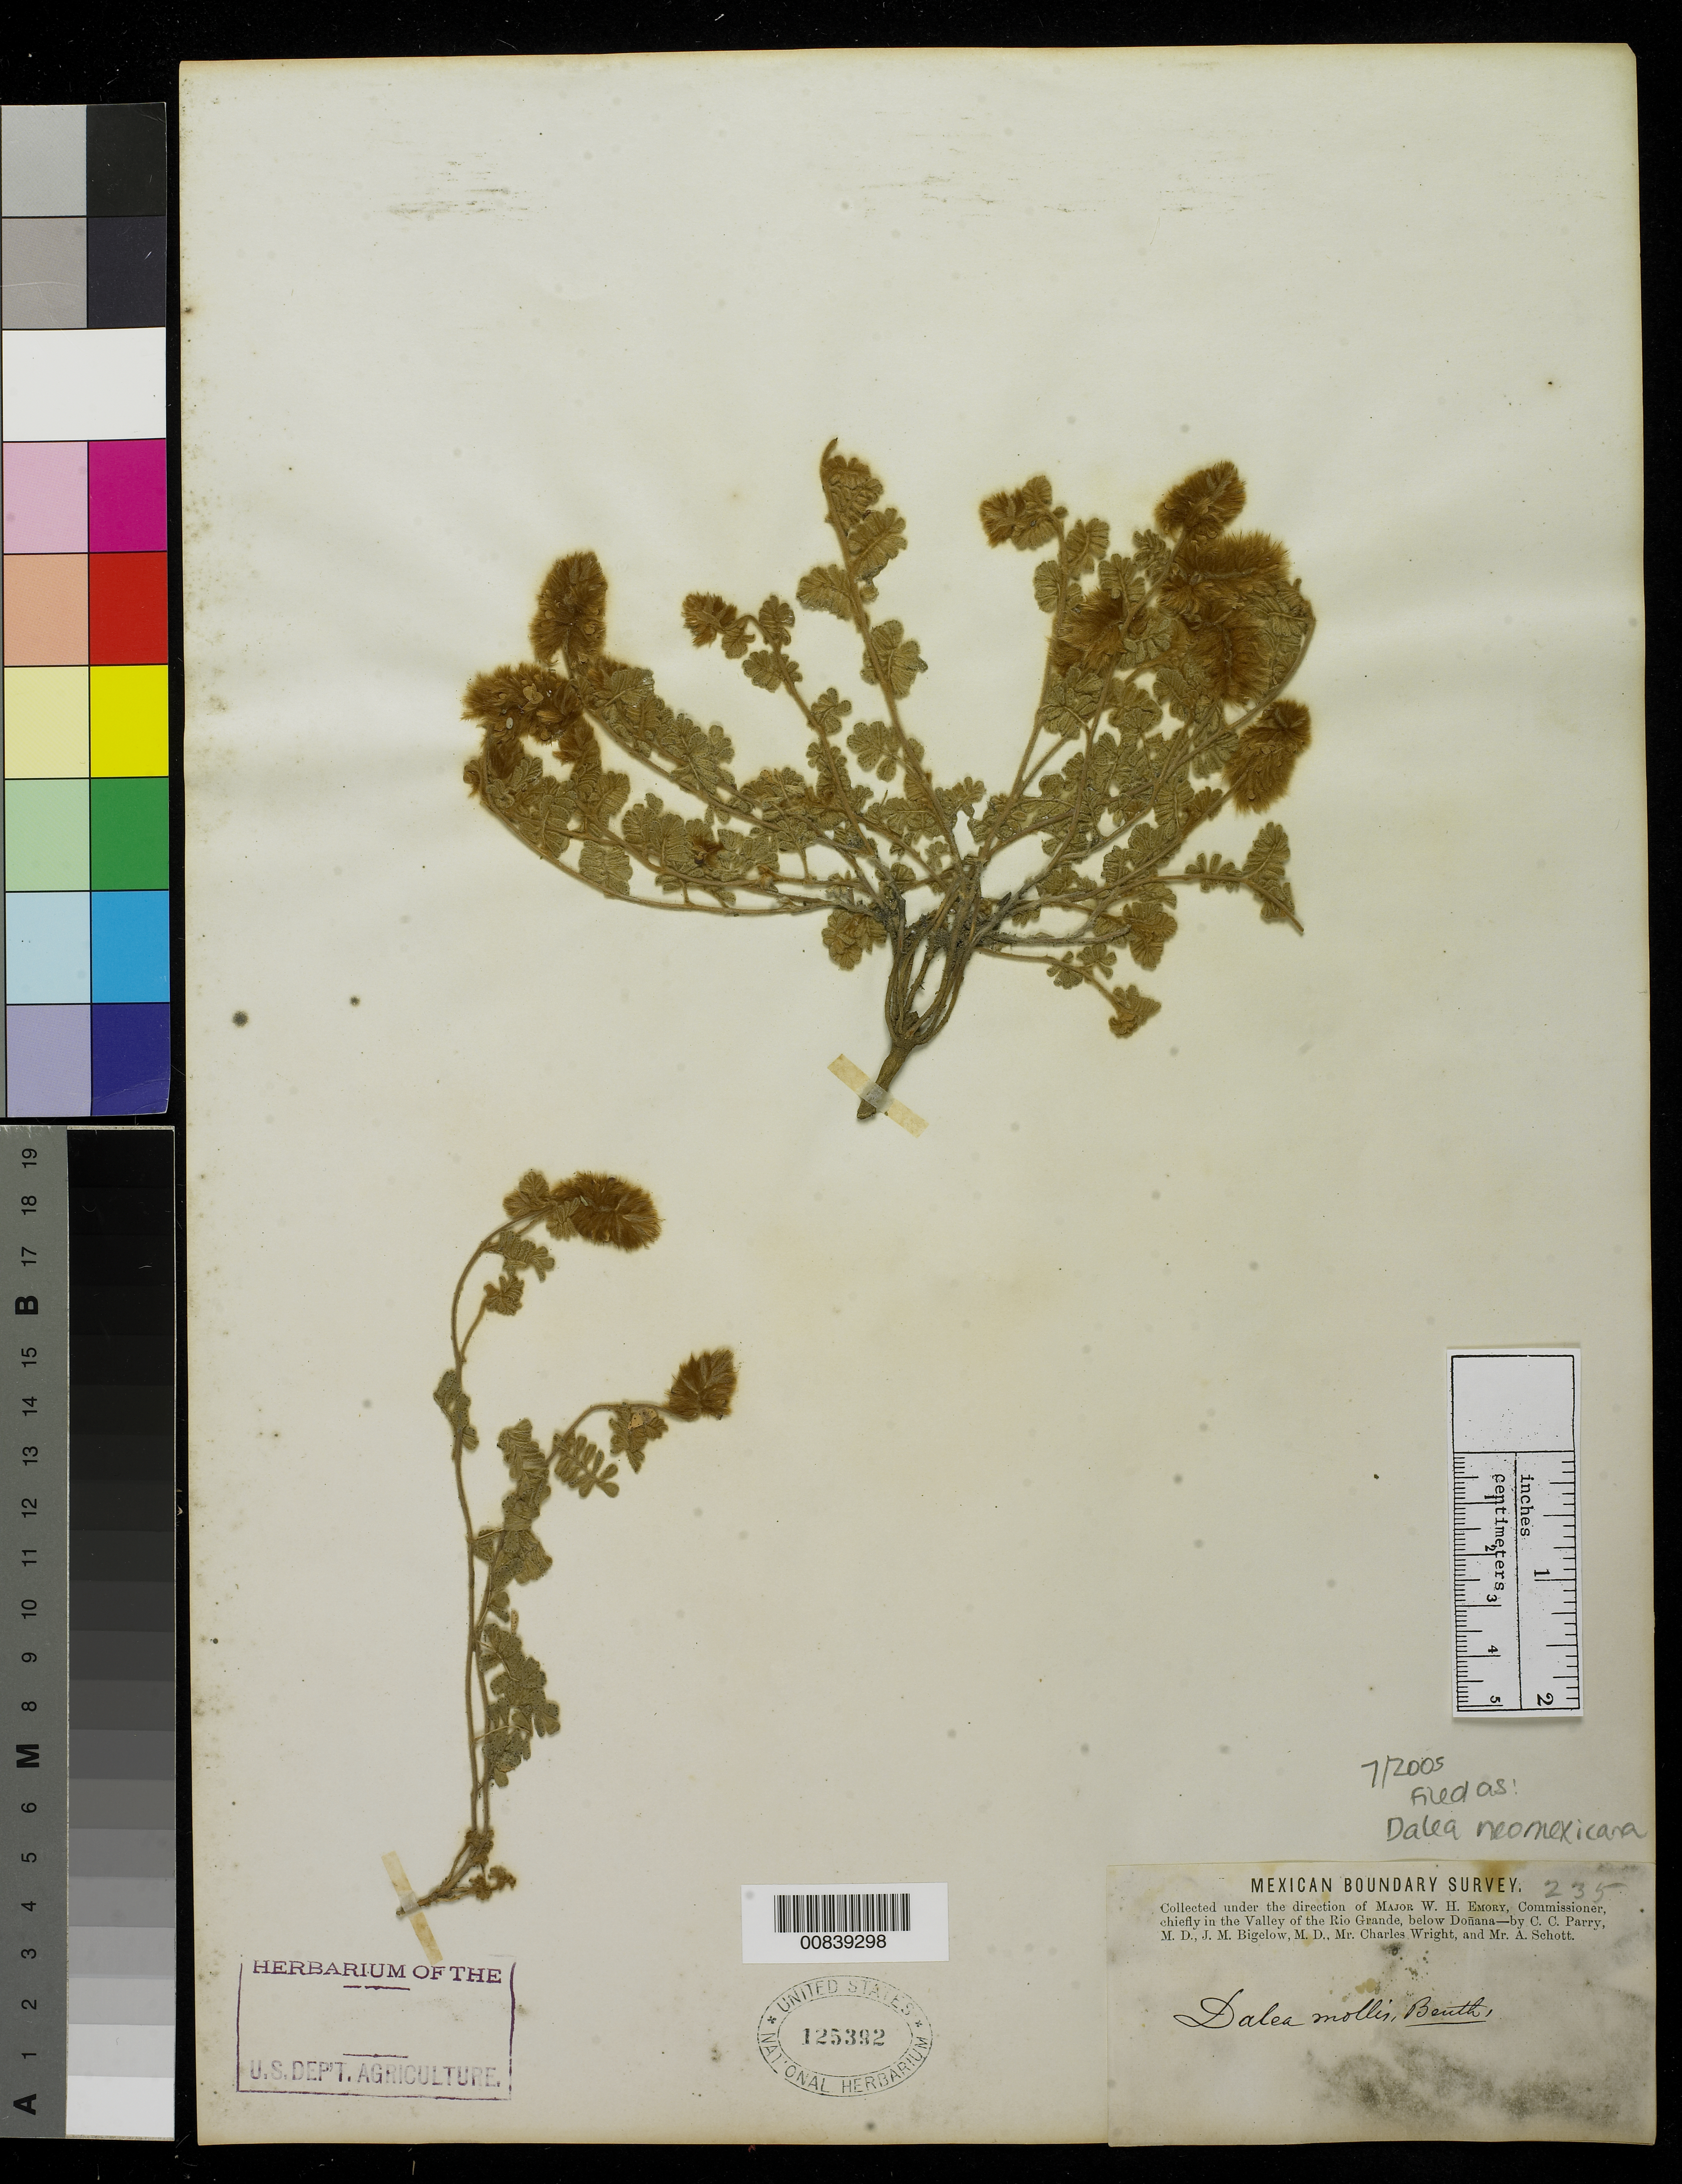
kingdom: Plantae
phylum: Tracheophyta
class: Magnoliopsida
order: Fabales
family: Fabaceae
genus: Dalea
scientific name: Dalea neomexicana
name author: (A. Gray) Cory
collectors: C. C. Parry, J. M. Bigelow, C. Wright & A. C. V. Schott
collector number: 235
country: United States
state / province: New Mexico / Texas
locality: Valley of the Rio Grande, below Doñana.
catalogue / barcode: US 125392